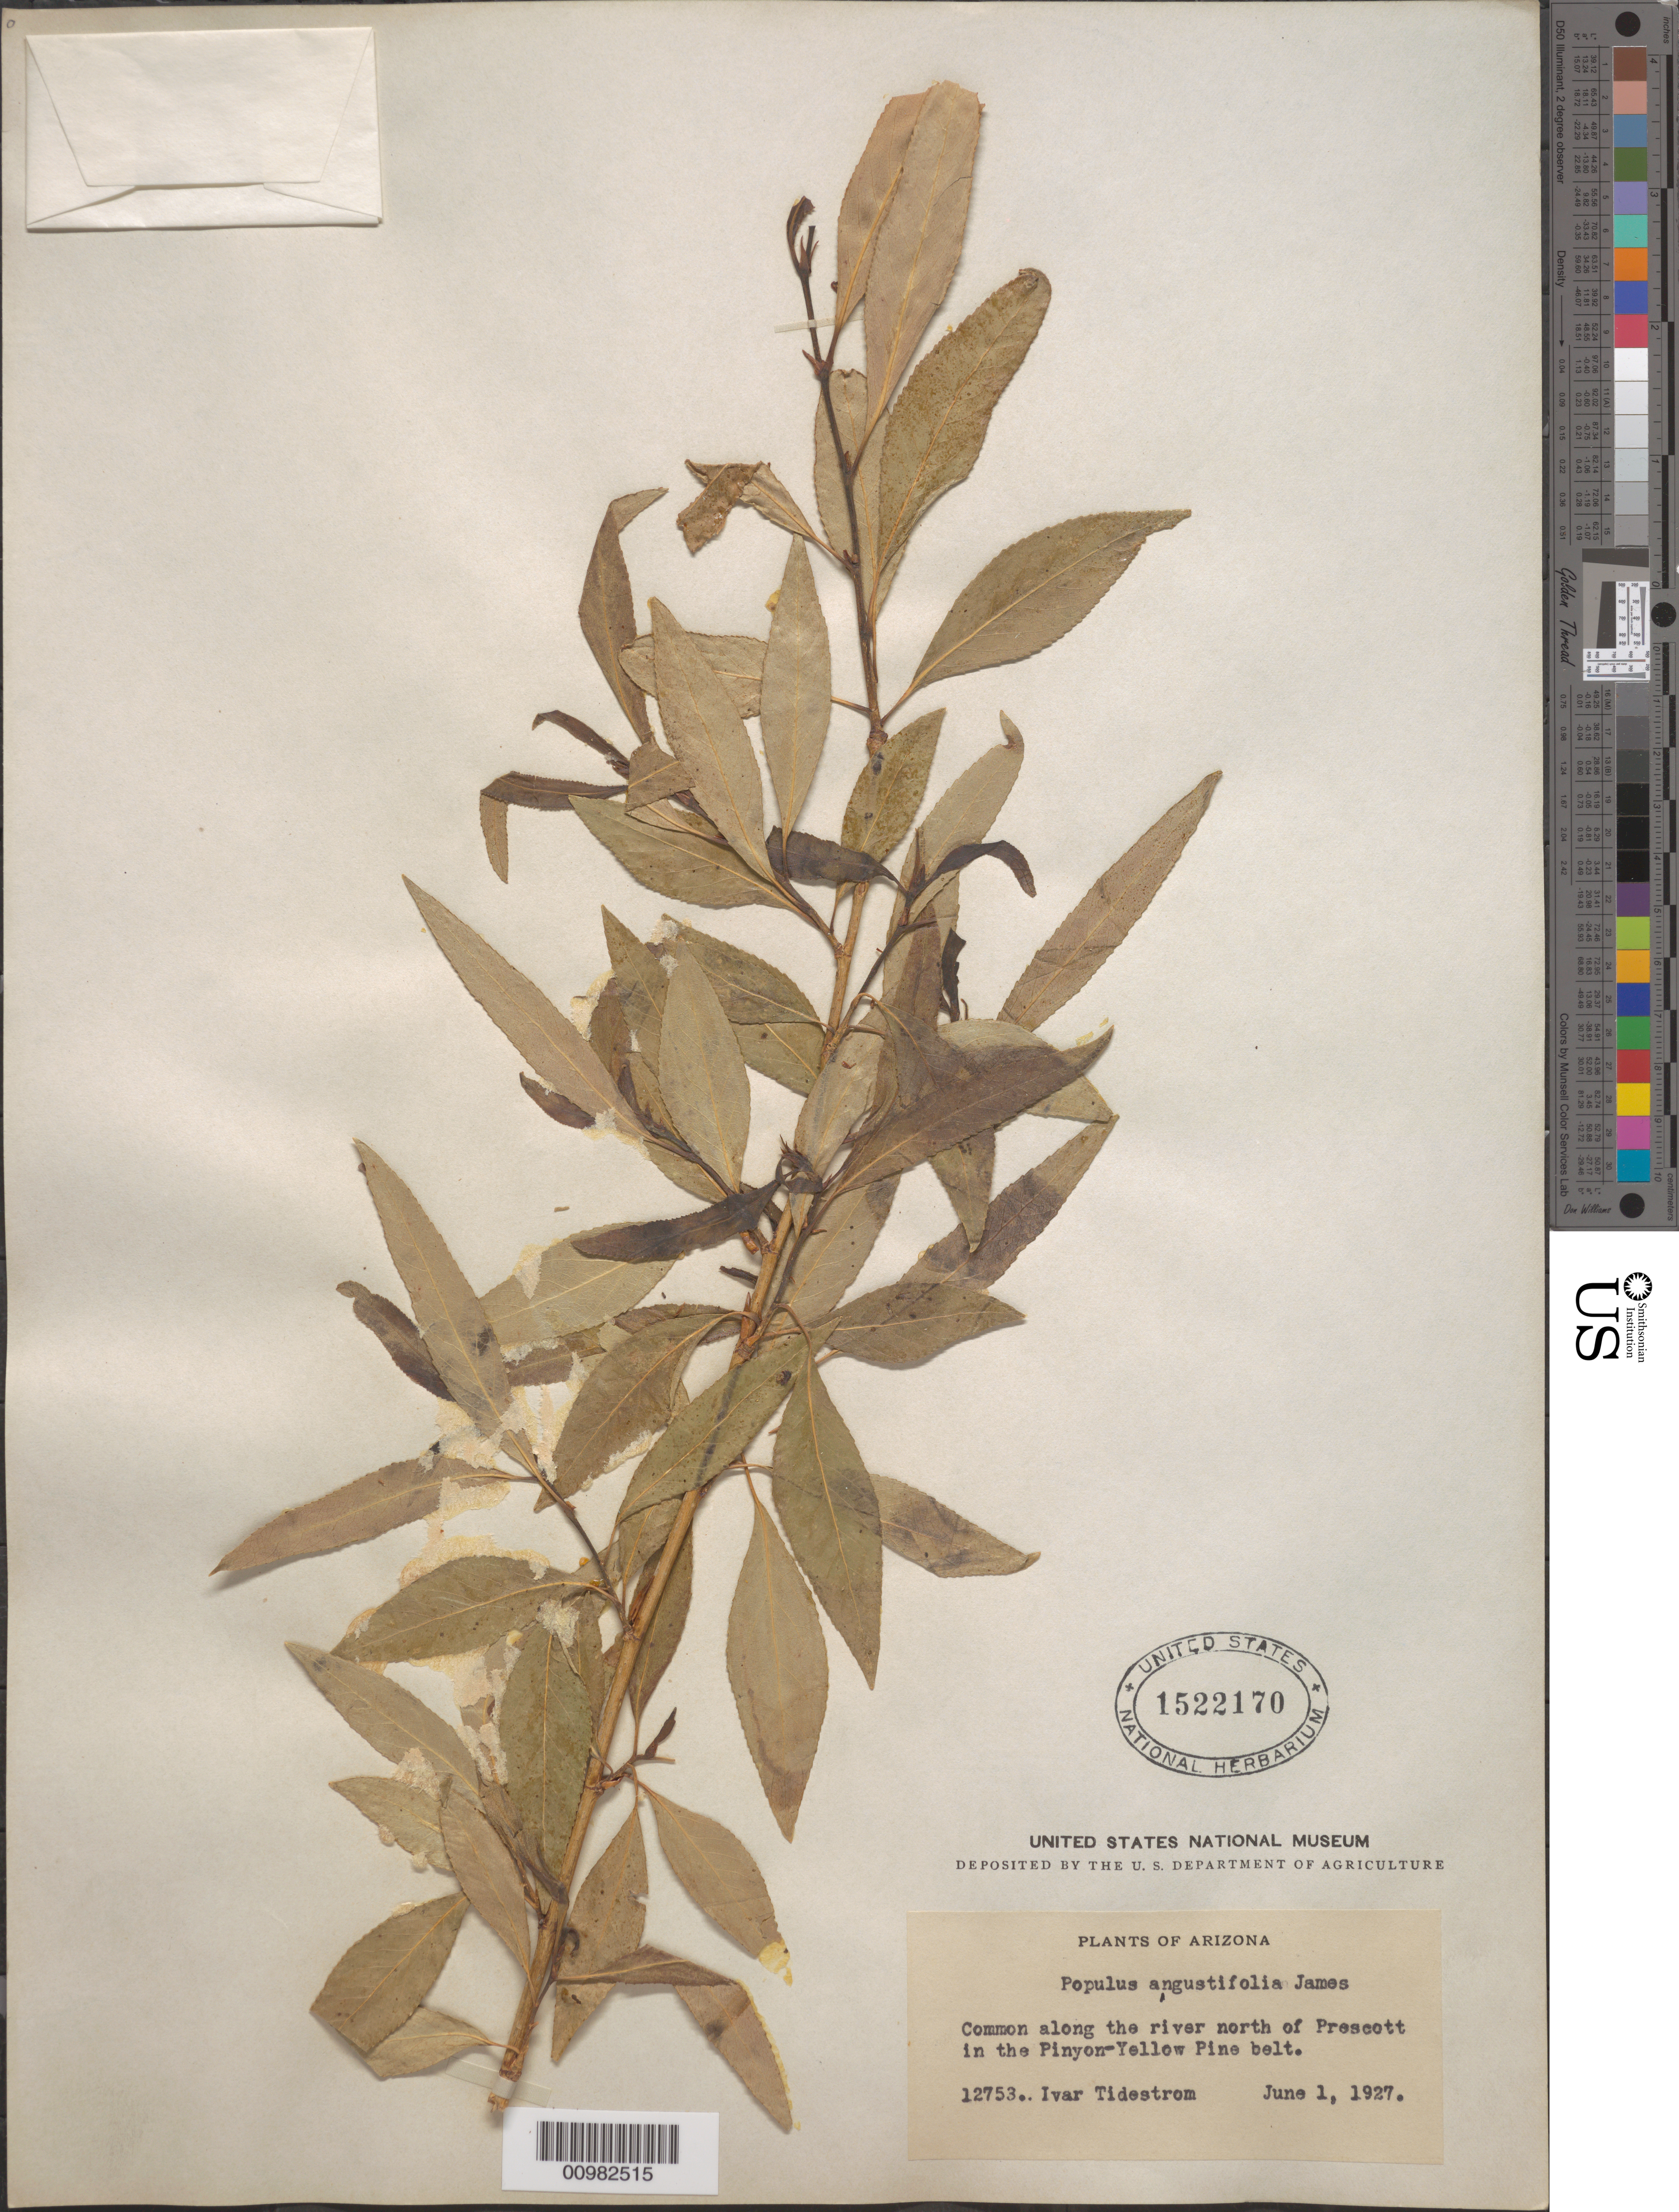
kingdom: Plantae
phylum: Tracheophyta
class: Magnoliopsida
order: Malpighiales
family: Salicaceae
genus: Populus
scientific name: Populus angustifolia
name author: E. James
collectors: I. F. Tidestrom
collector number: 12753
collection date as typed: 01 Jun 1927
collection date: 1927-06-01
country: United States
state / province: Arizona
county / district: Yavapai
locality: Common along the river north of Prescott in the Pinyon-Yellow Pine belt.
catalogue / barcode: US 1522170